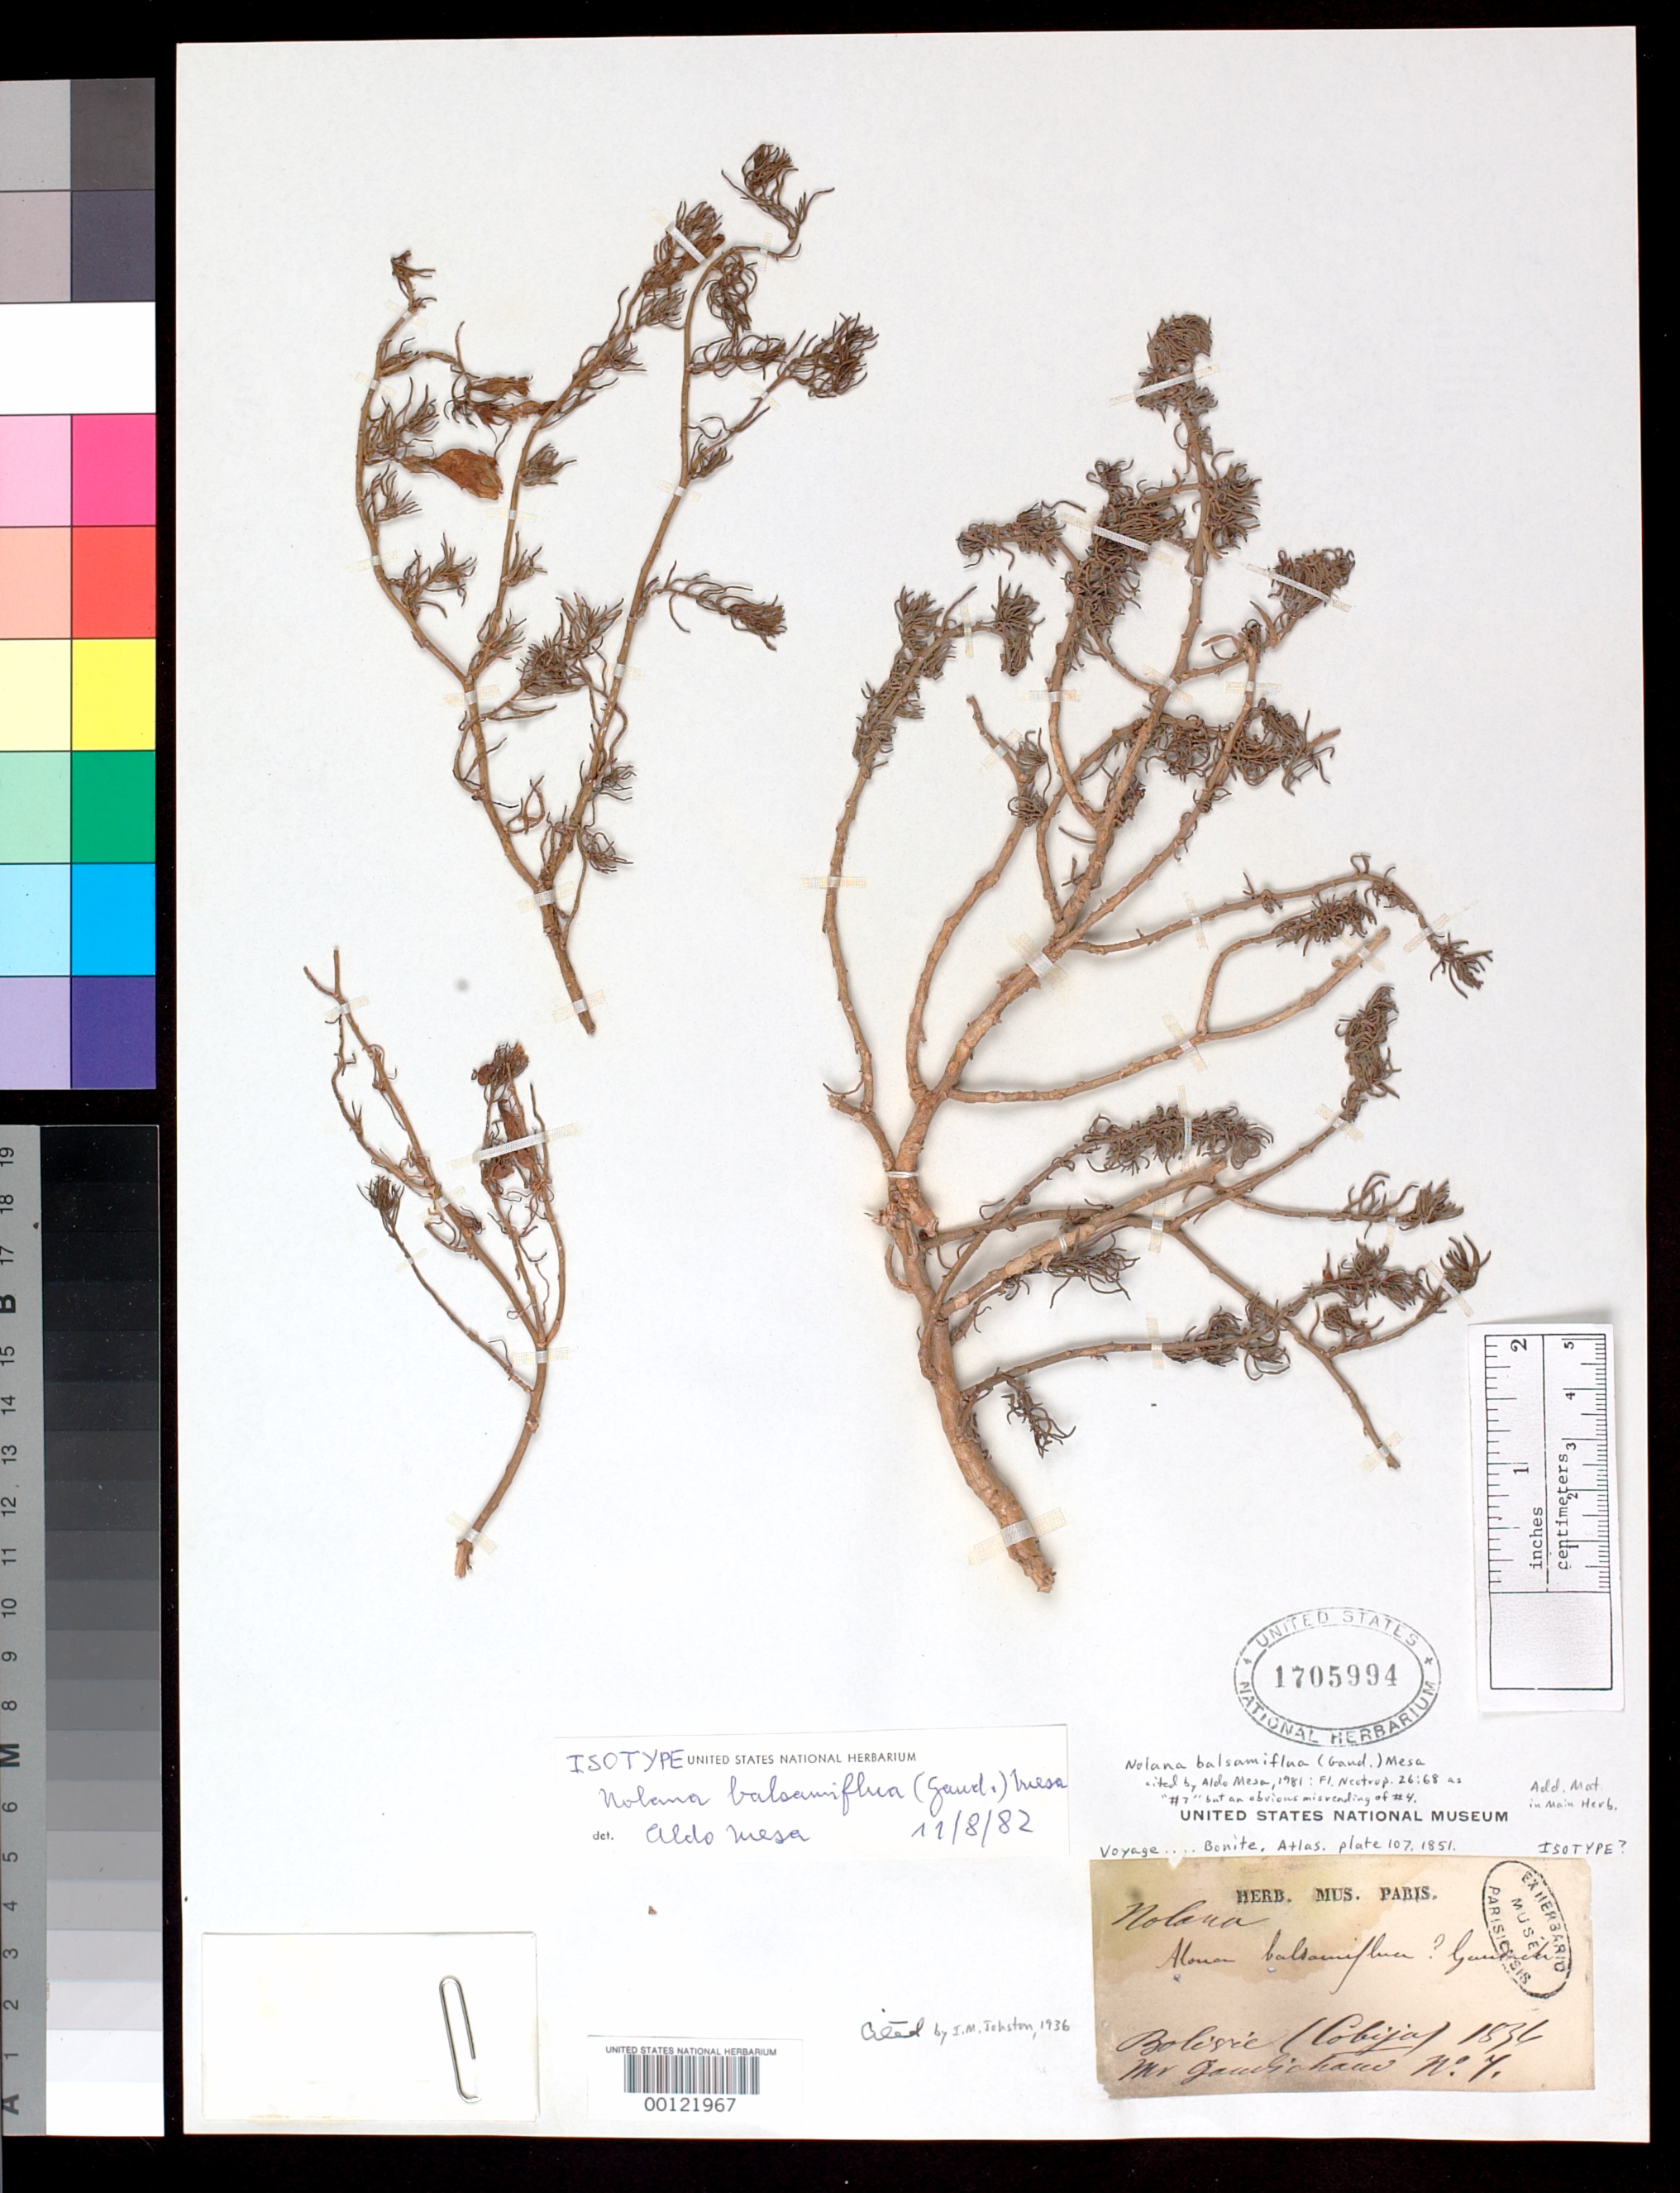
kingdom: Plantae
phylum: Tracheophyta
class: Magnoliopsida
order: Solanales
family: Solanaceae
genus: Alona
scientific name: Alona balsamiflua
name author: Gaudich.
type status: Isotype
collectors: C. Gaudichaud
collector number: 7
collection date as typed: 1836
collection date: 1836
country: Chile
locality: (Cobija).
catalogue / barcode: US 1705994